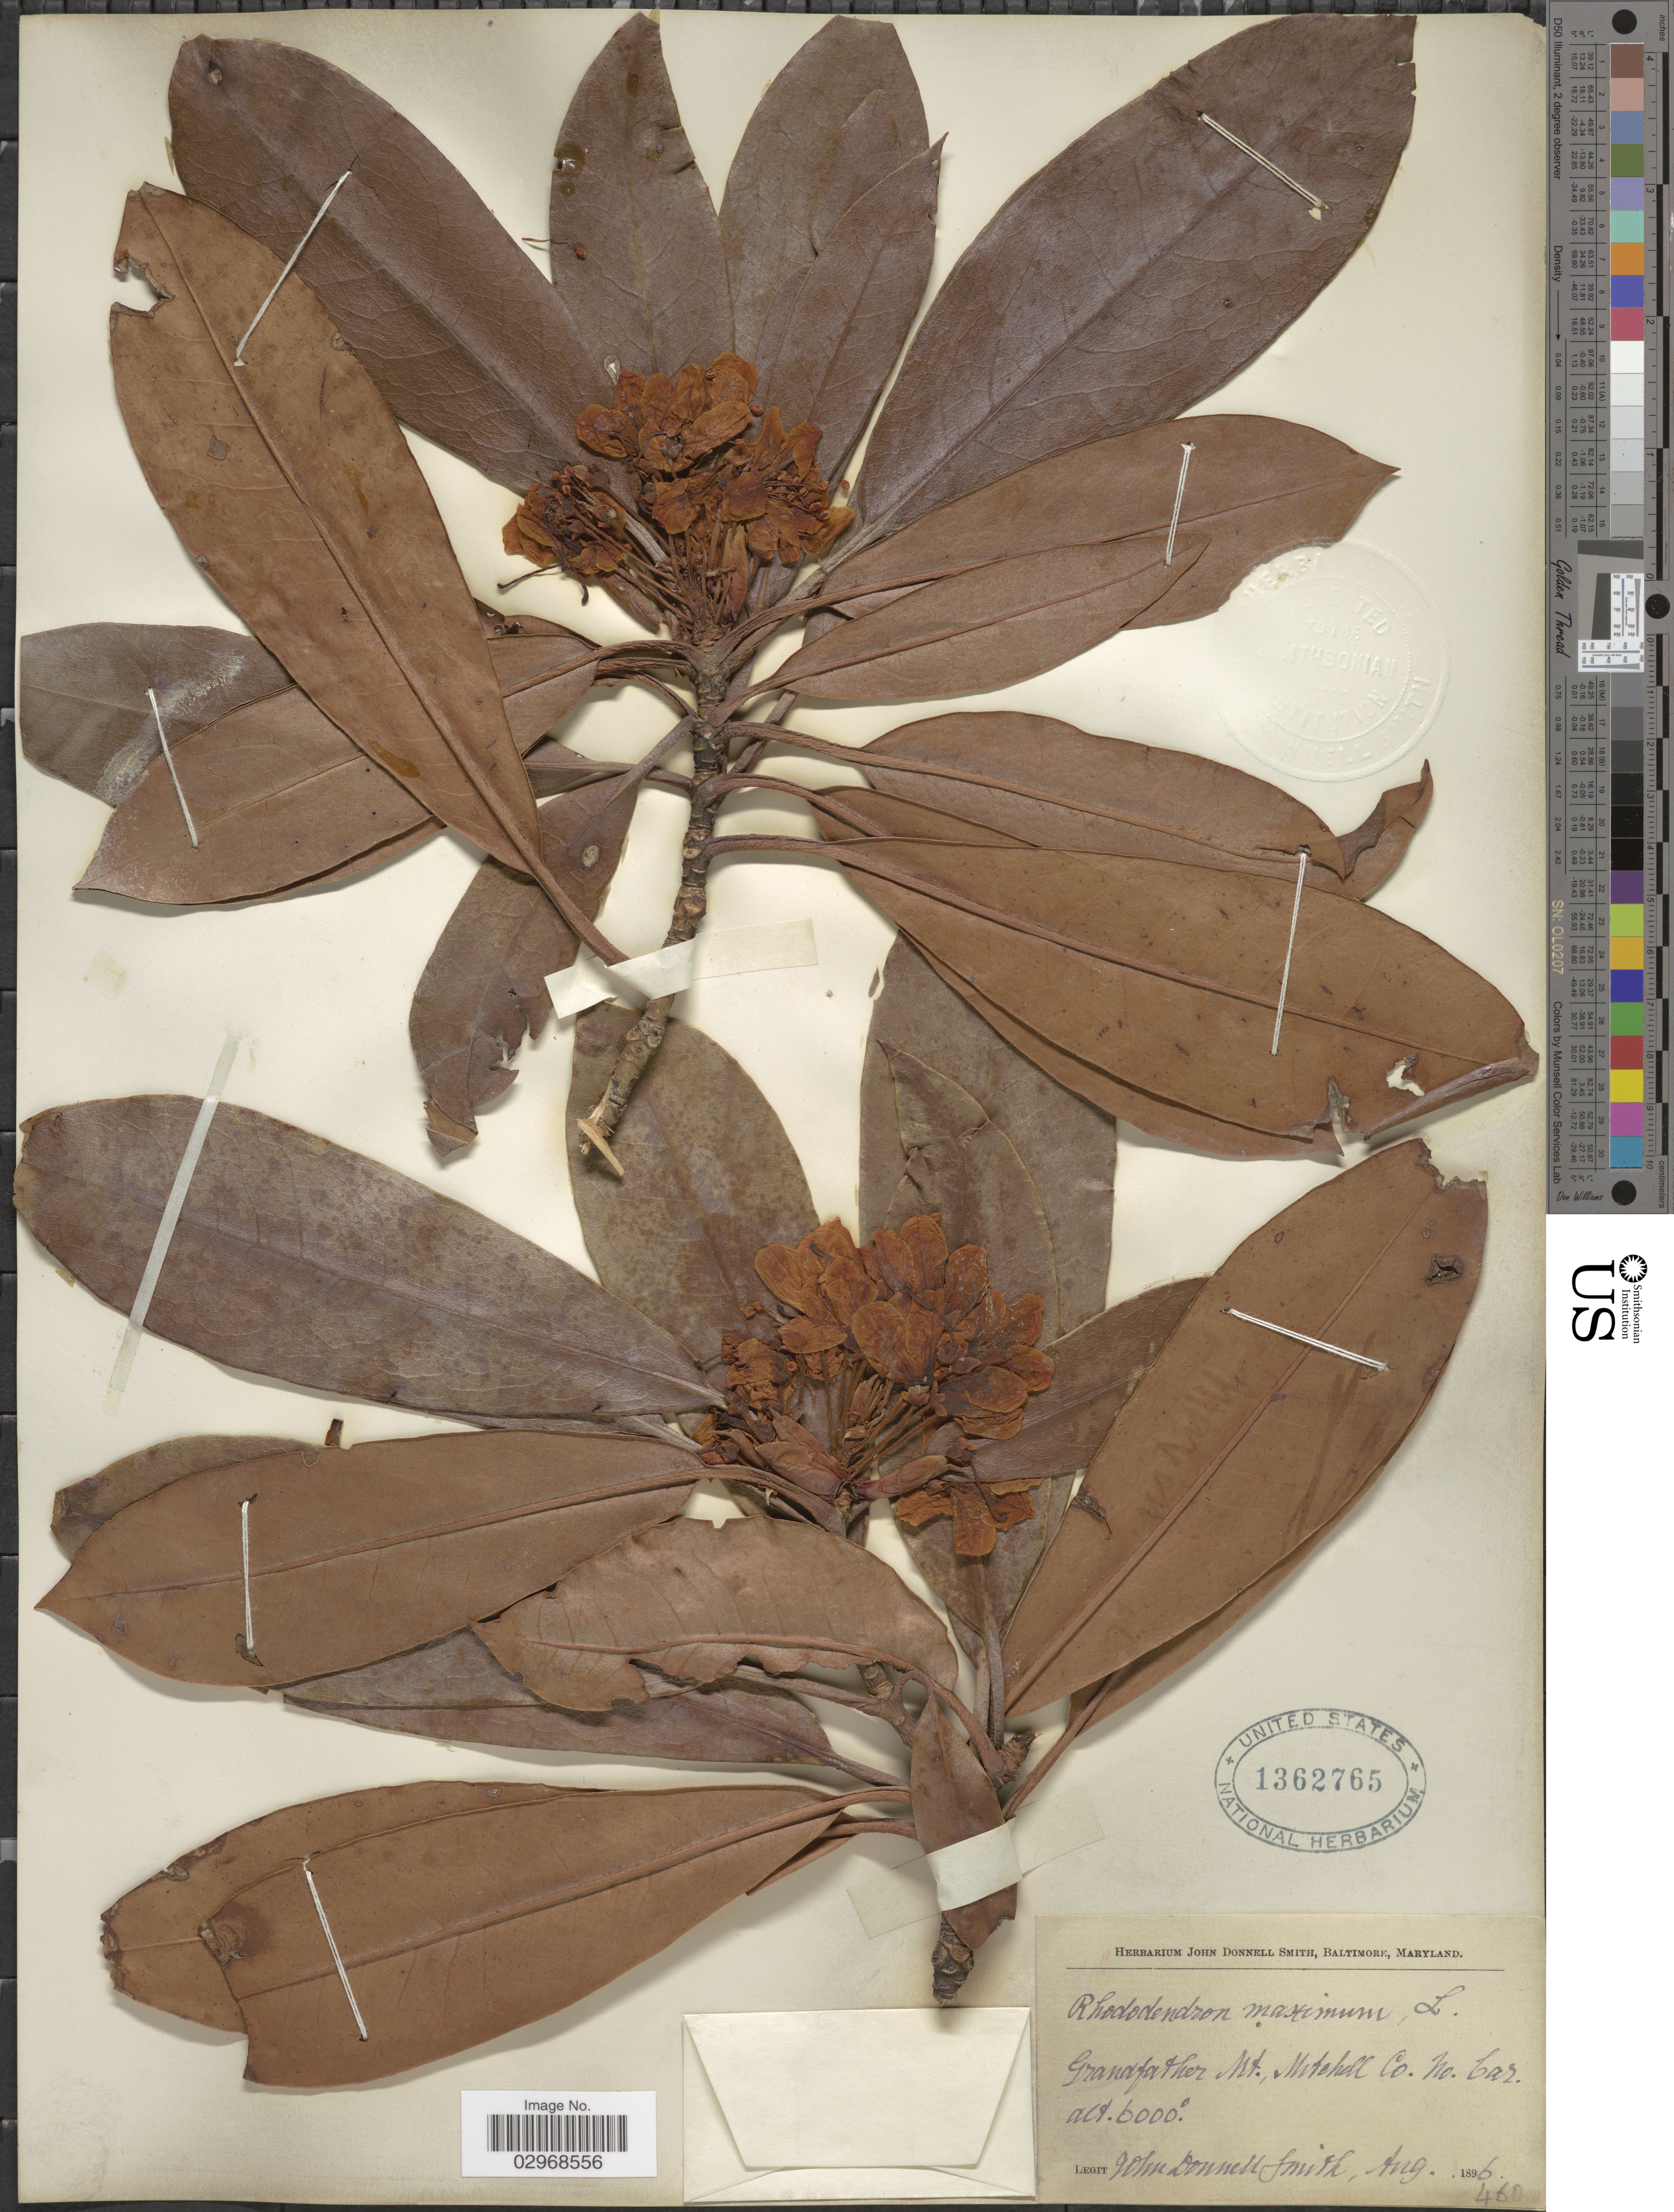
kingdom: Plantae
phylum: Tracheophyta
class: Magnoliopsida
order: Ericales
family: Ericaceae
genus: Rhododendron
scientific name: Rhododendron maximum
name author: L.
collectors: J. Donnell Smith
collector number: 460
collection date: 1896-08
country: United States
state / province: North Carolina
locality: Grandfather Mt., Mitchell Co.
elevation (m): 1829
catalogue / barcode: US 1362765